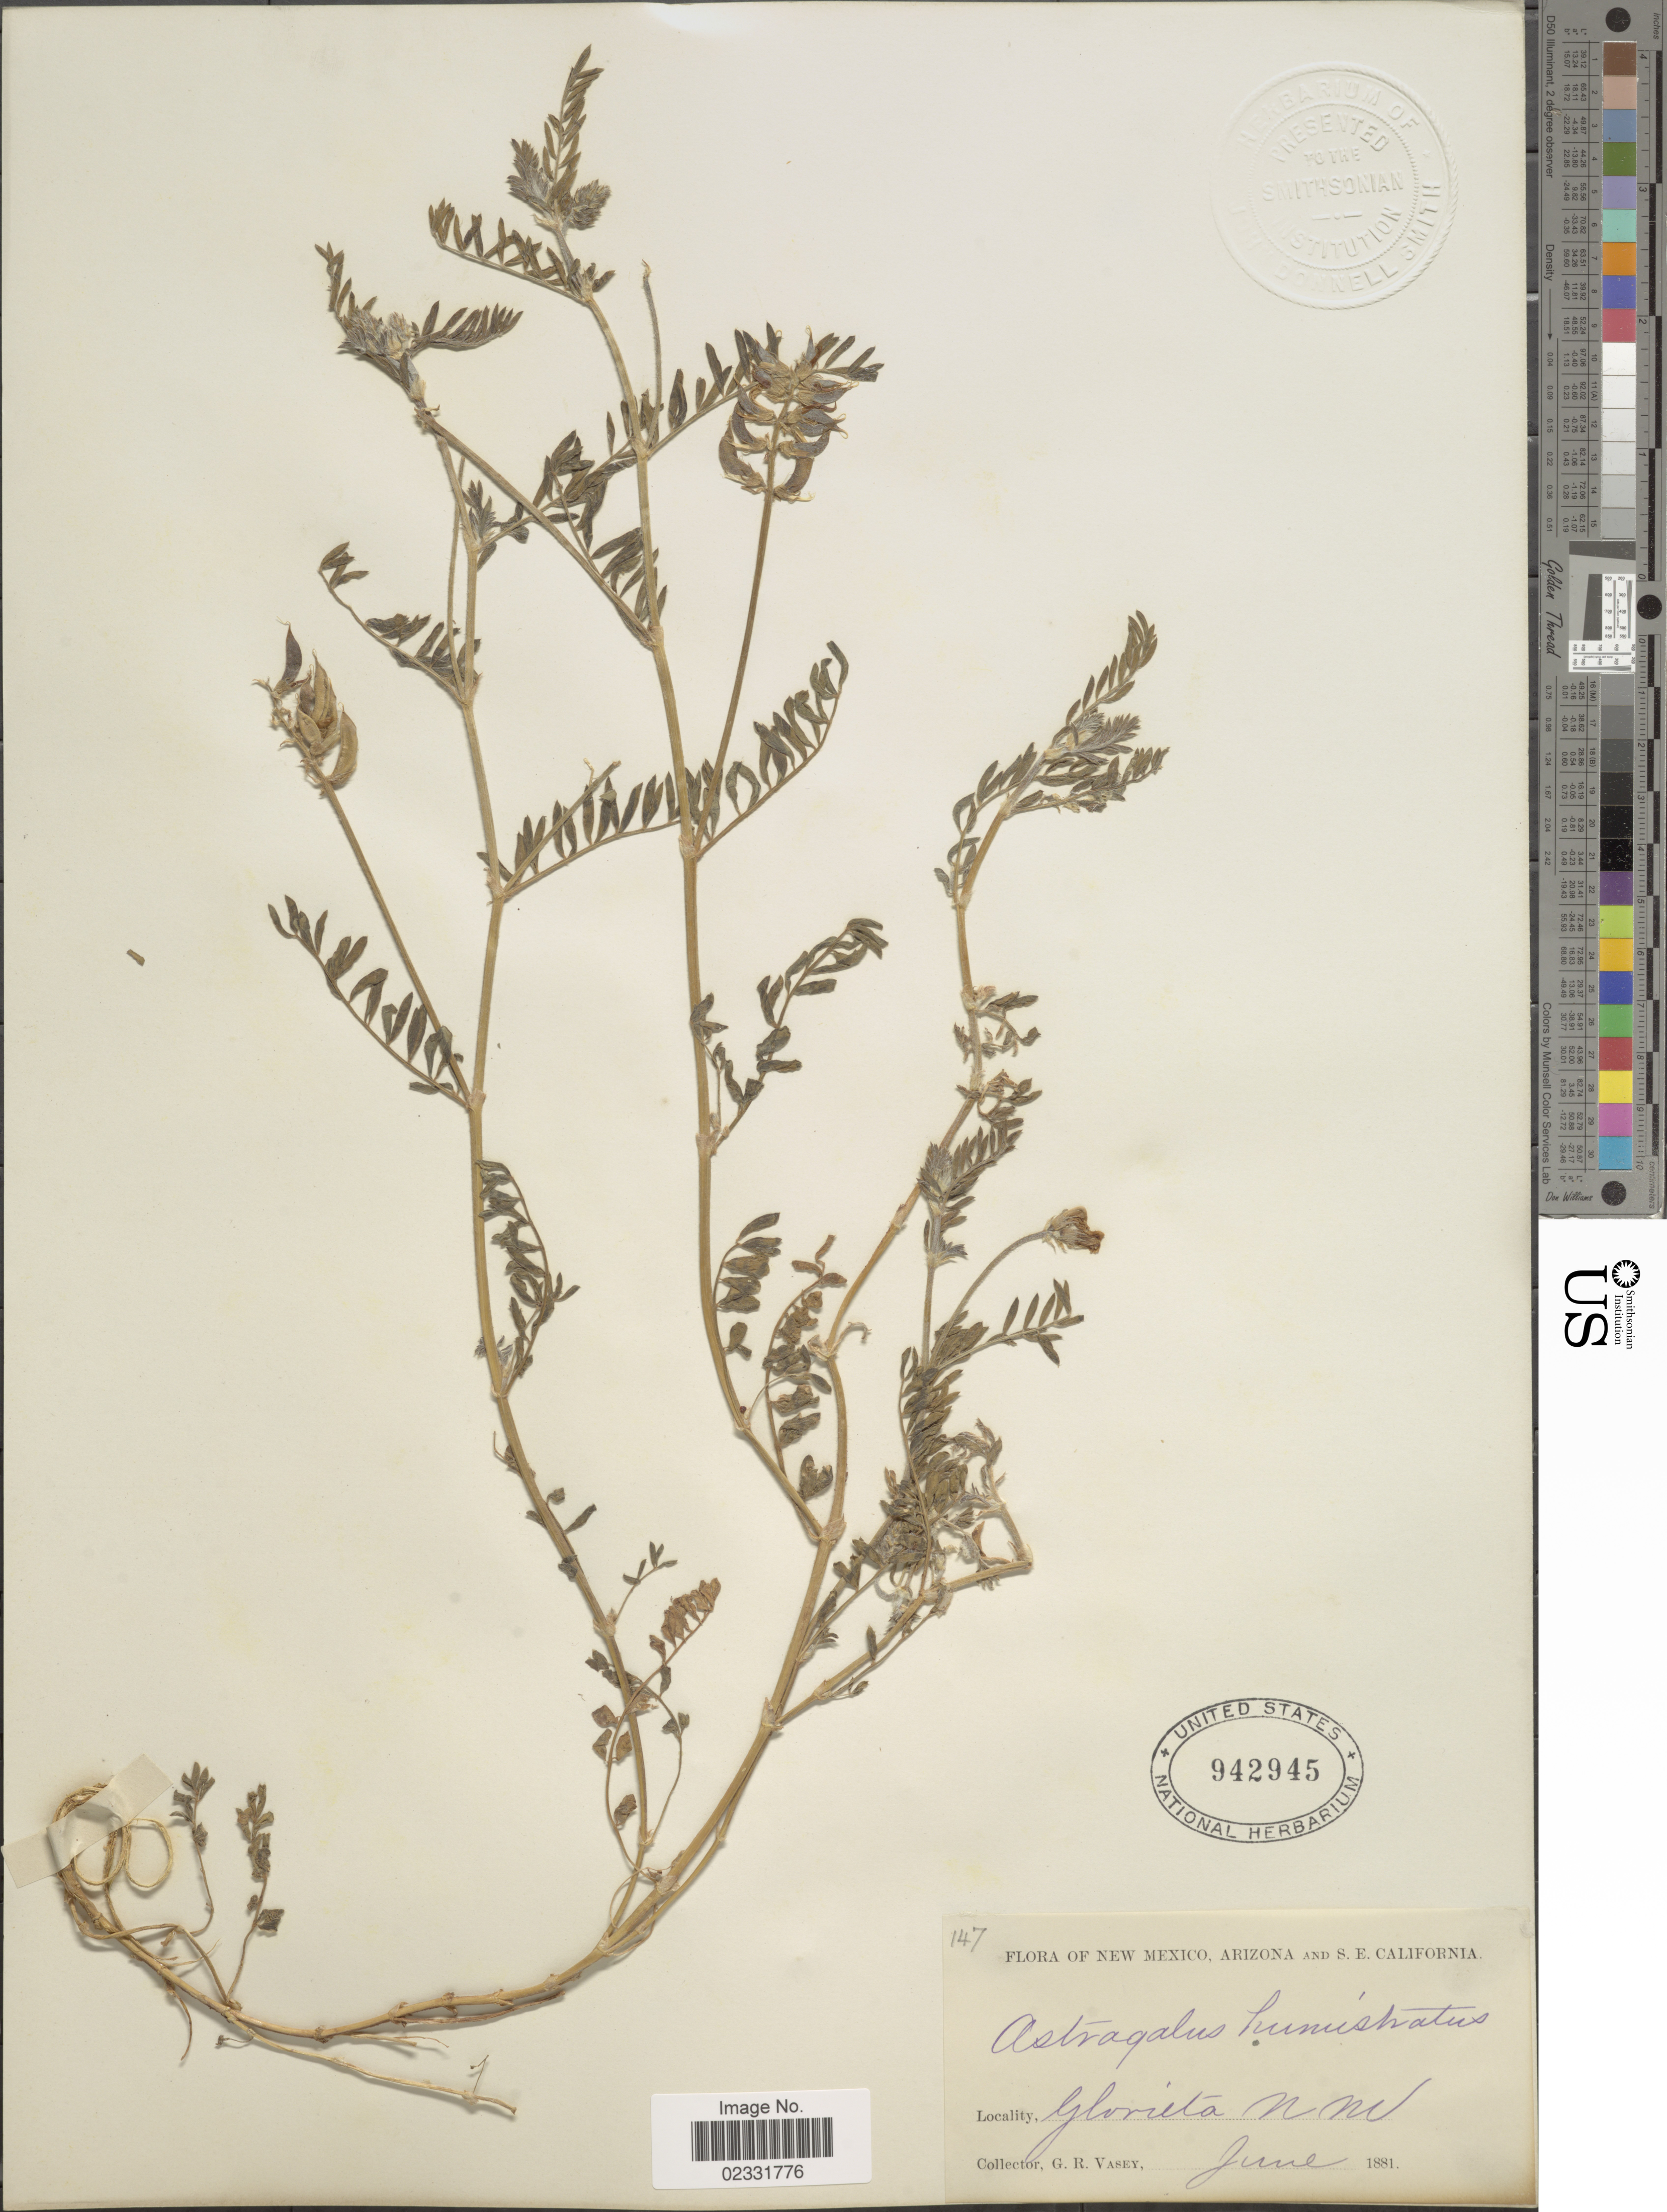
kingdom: Plantae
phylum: Tracheophyta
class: Magnoliopsida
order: Fabales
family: Fabaceae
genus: Astragalus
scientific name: Astragalus humistratus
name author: A. Gray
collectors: G. R. Vasey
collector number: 147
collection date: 1881-06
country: United States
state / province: New Mexico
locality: Glorieta.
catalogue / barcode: US 942945